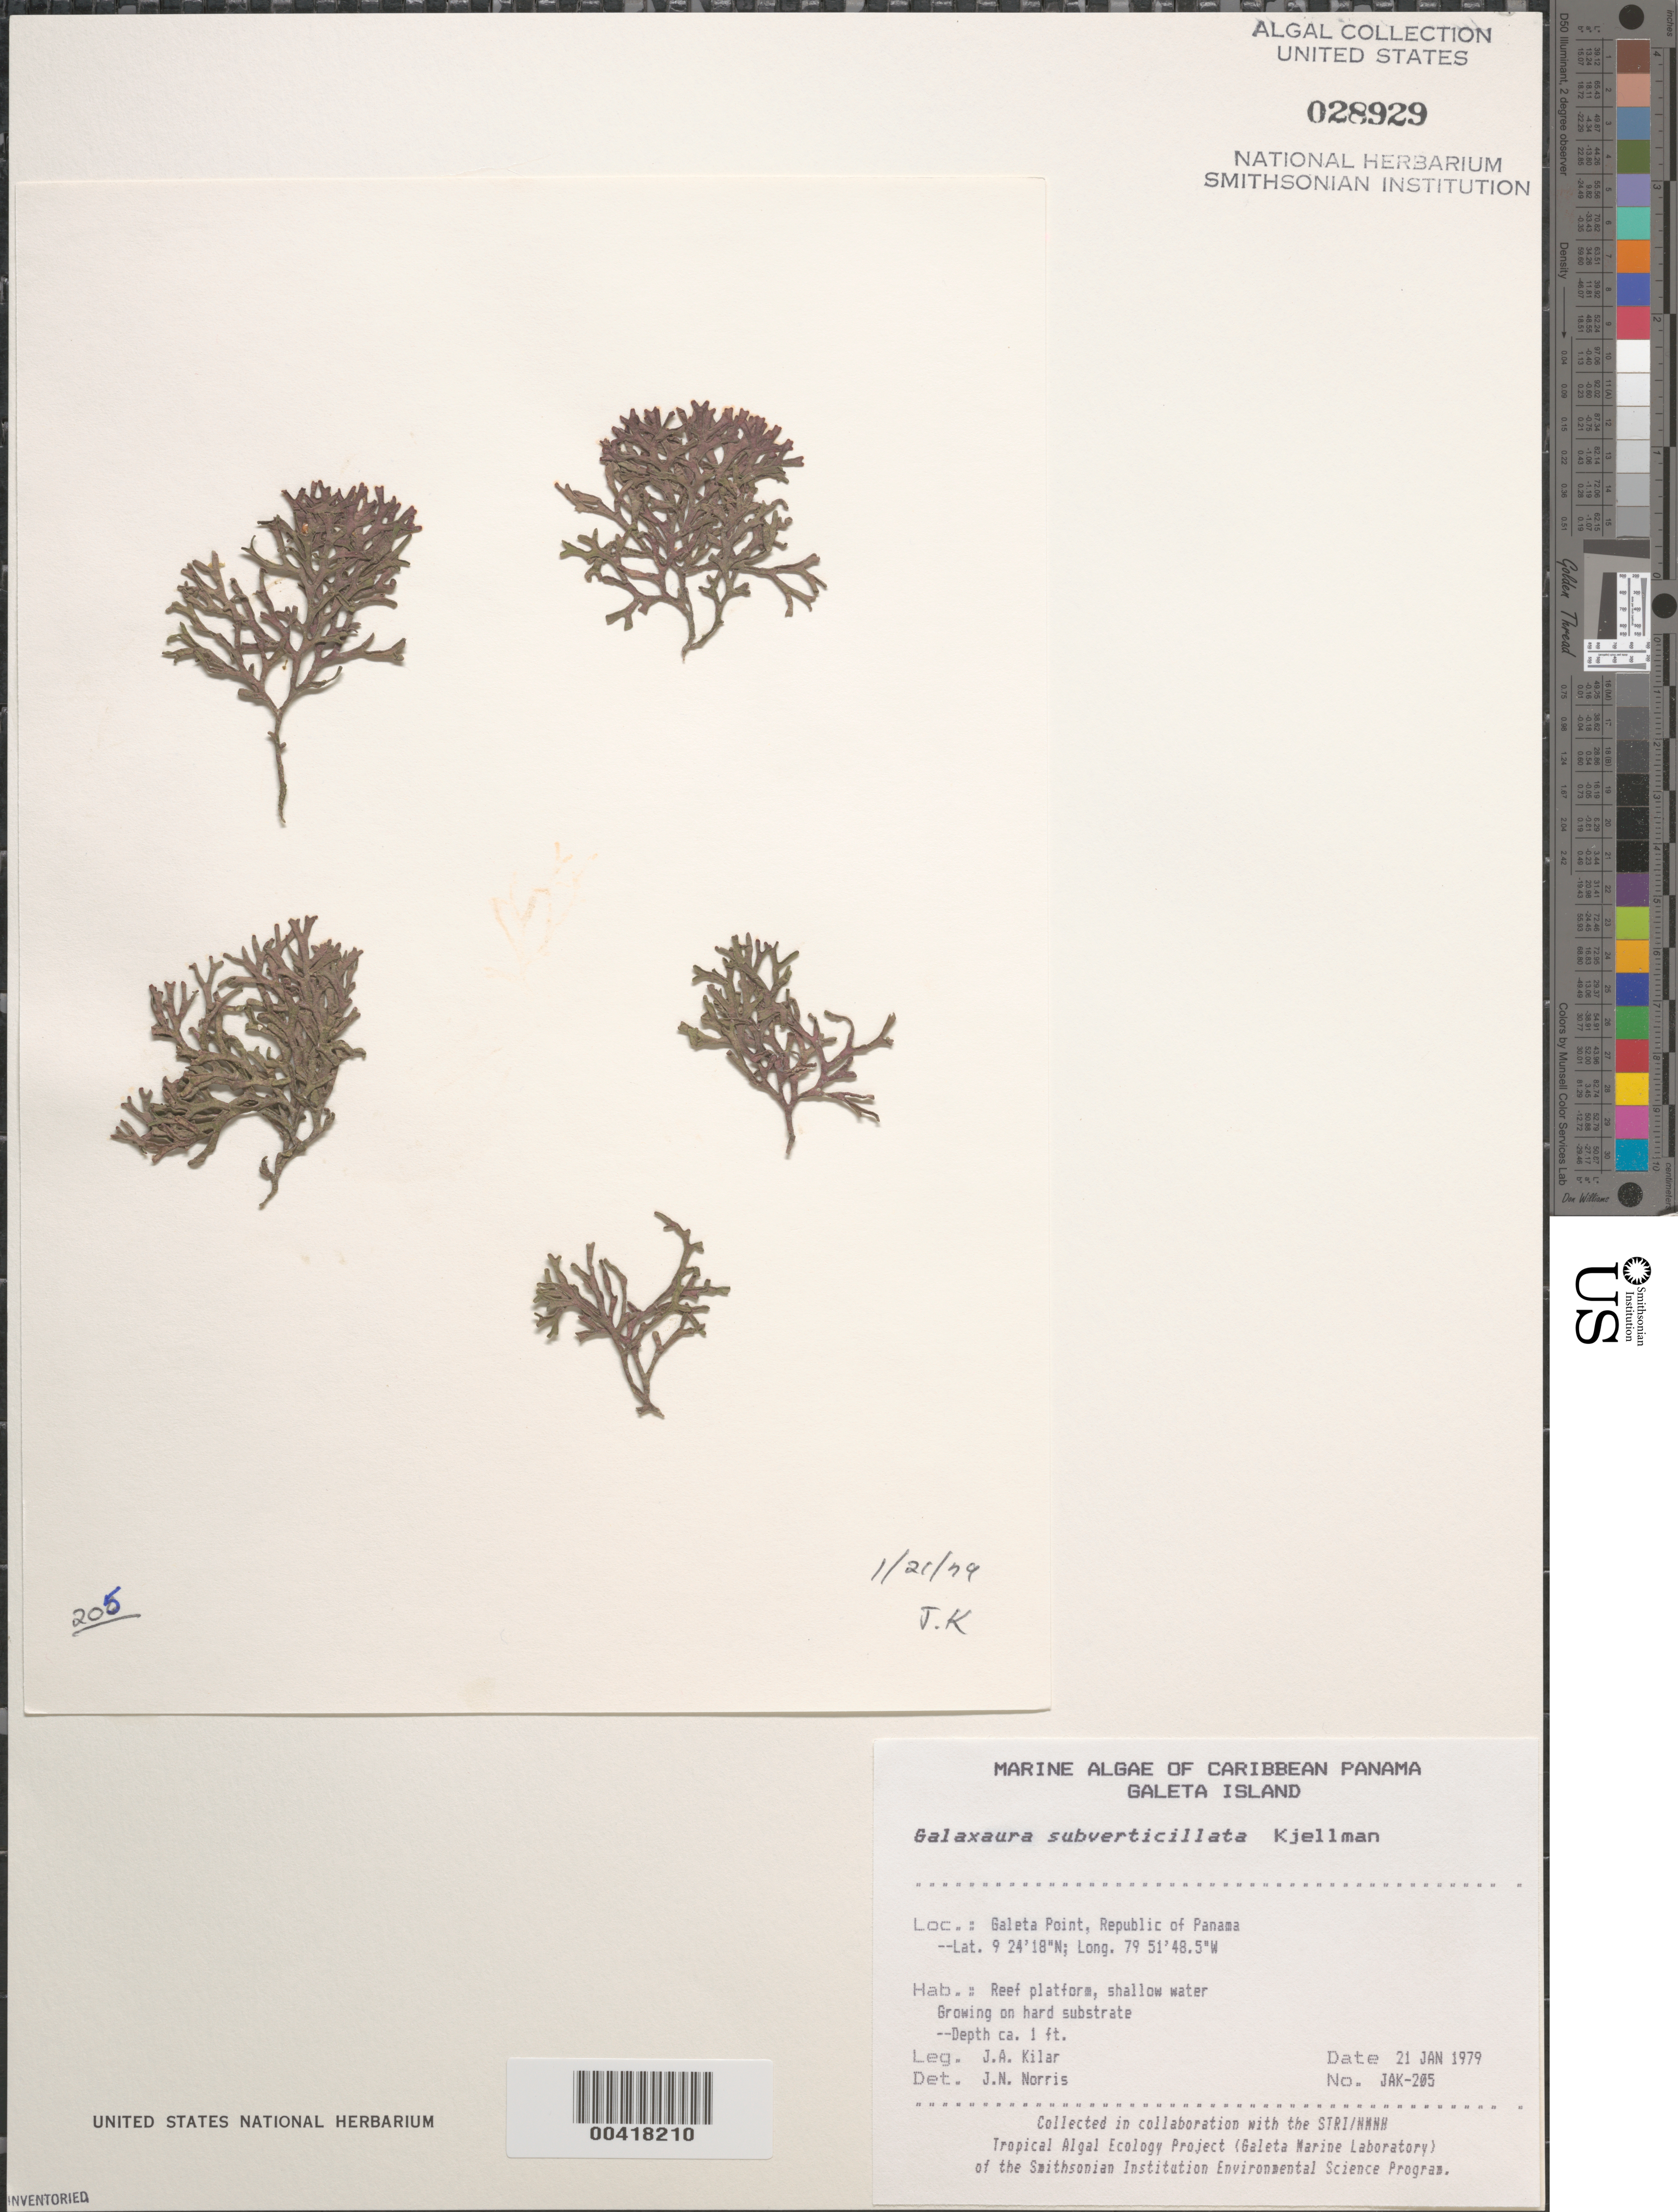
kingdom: Plantae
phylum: Rhodophyta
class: Florideophyceae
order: Nemaliales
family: Galaxauraceae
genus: Galaxaura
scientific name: Galaxaura rugosa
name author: (Ellis & Sol.) J.V.Lamouroux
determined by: Algae name updating Project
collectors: J. A. Kilar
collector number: JAK-205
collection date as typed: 21 Jan 1979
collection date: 1979-01-21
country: Panama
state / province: Colón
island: Galeta Island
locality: Galeta Point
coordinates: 9 24' 18" N, 79 51' 48.5" W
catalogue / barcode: US 28929